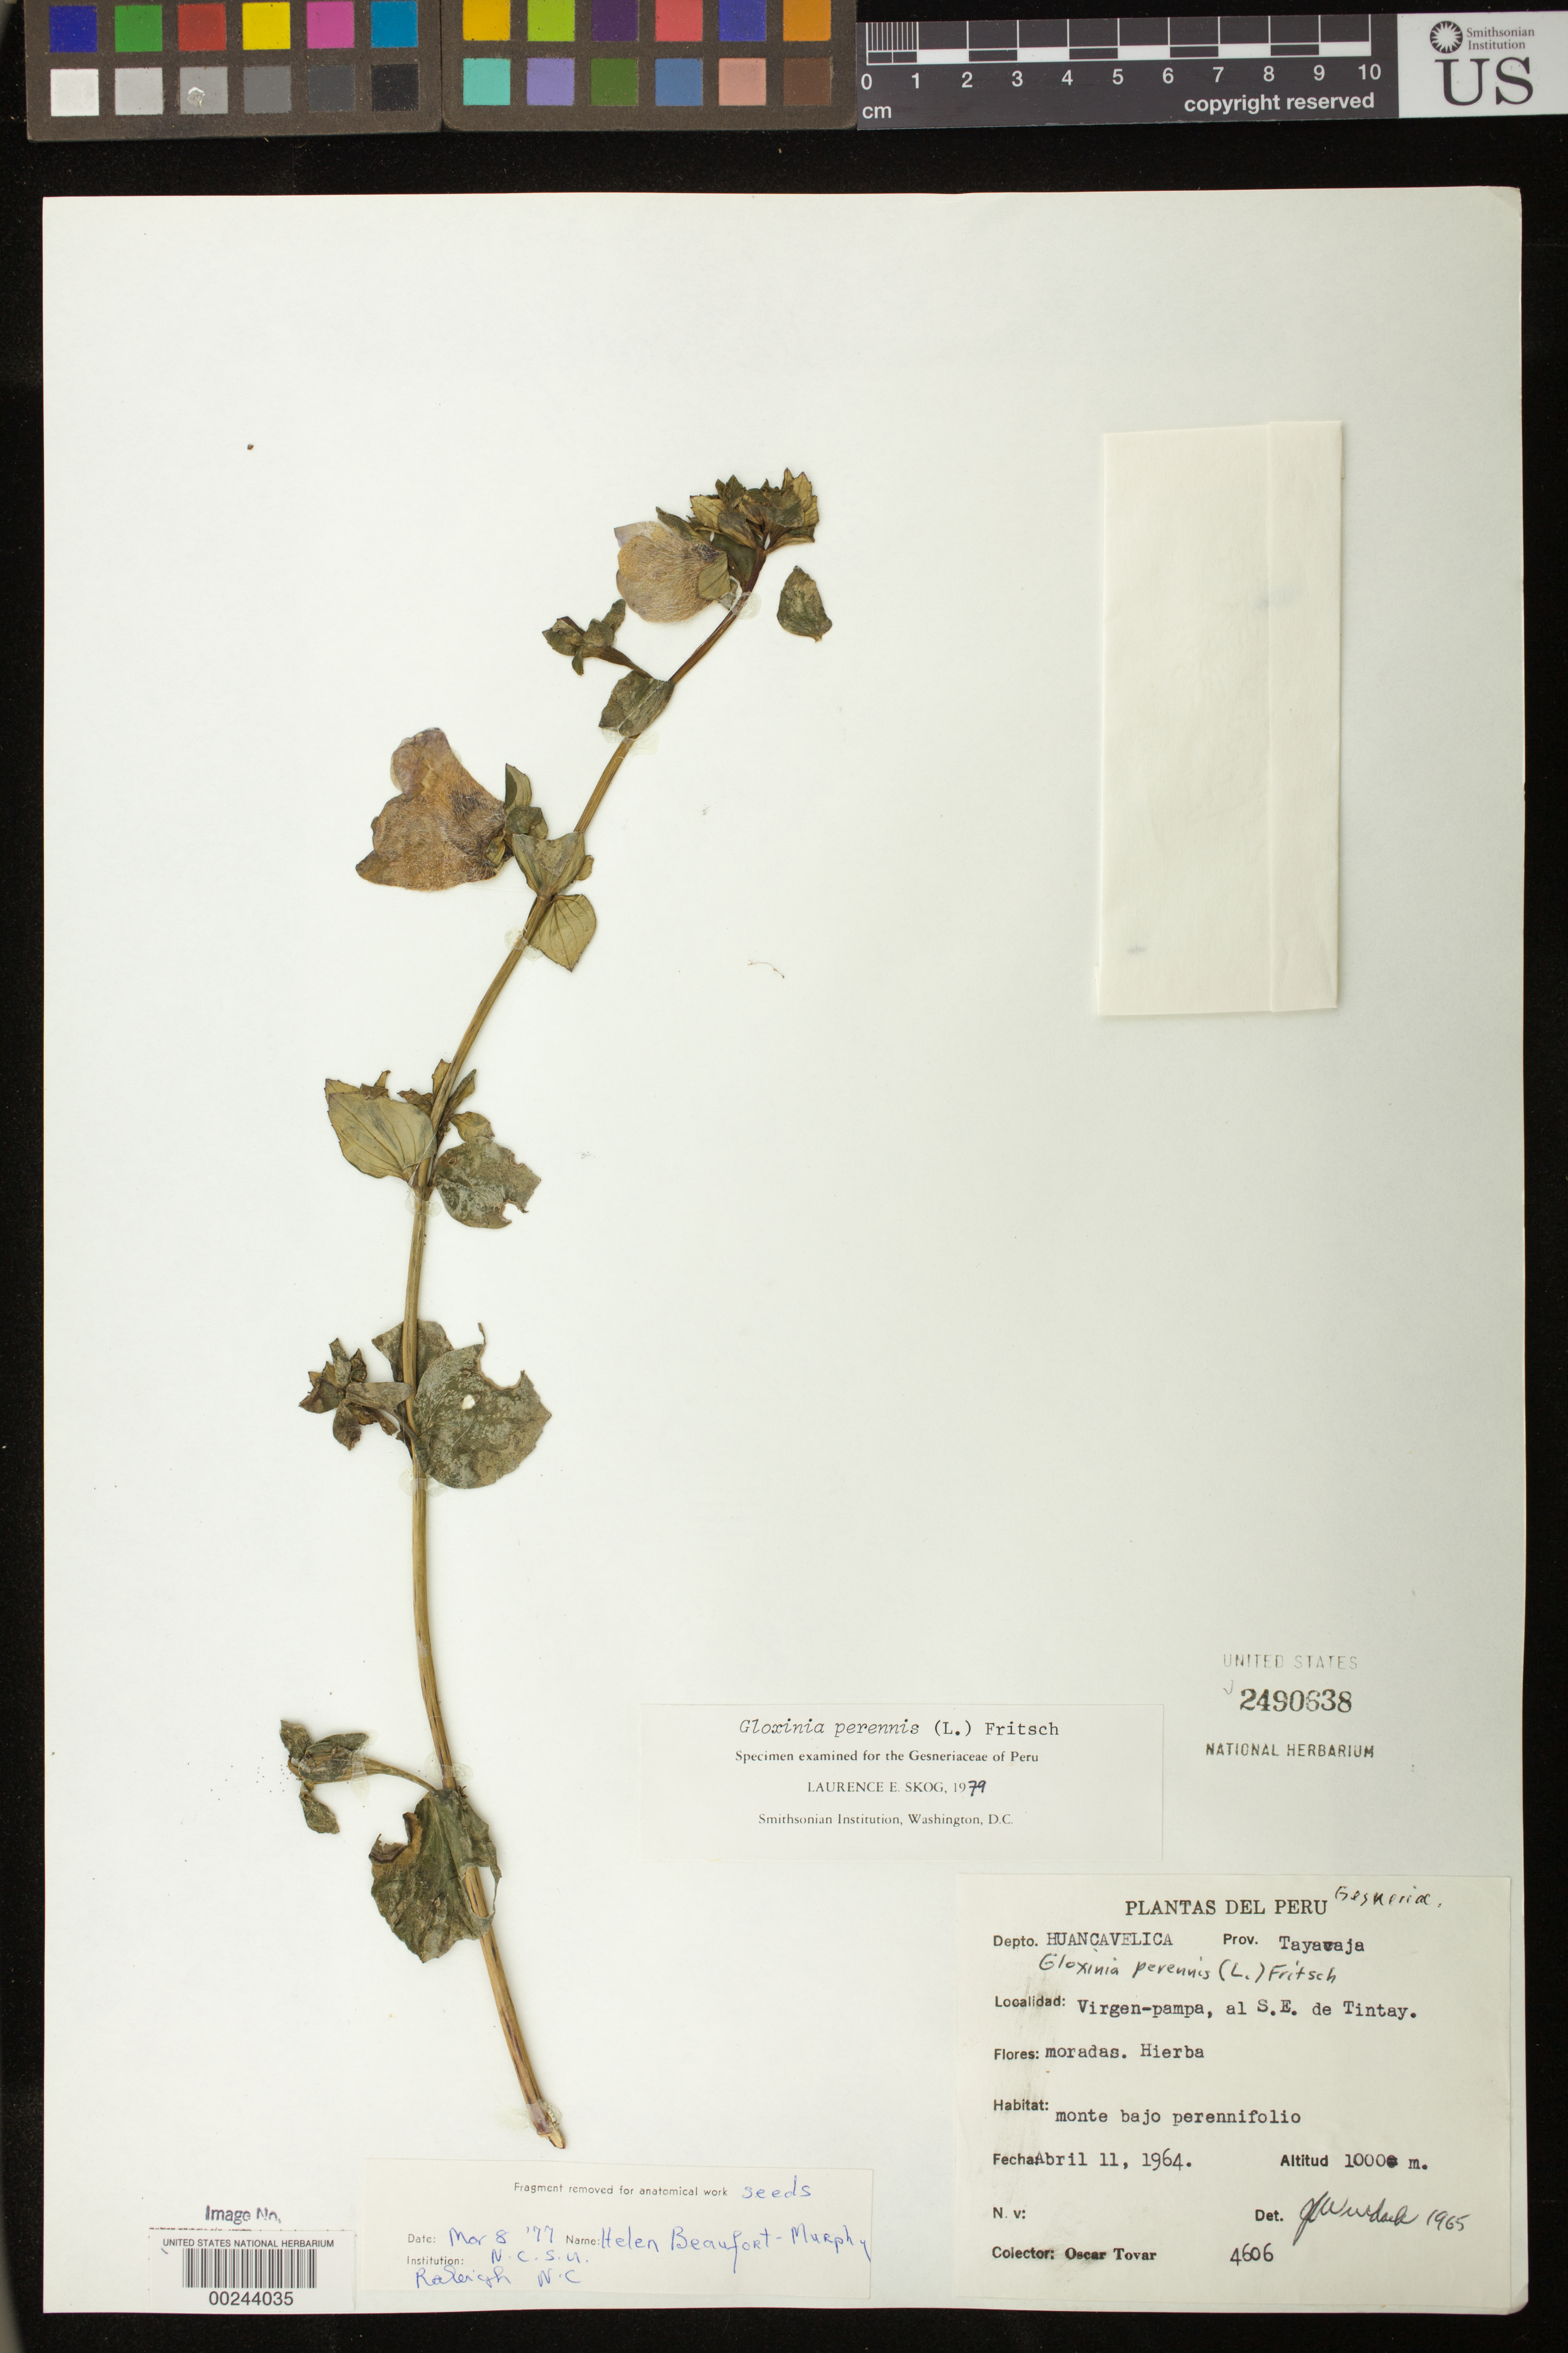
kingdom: Plantae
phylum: Tracheophyta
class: Magnoliopsida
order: Lamiales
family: Gesneriaceae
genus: Gloxinia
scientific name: Gloxinia perennis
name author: (L.) Fritsch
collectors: Ó. Tovar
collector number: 4606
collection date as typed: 11 Apr 1964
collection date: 1964-04-11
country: Peru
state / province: Huancavelica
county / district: Tayacaja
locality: Tayacaja, Virgen - Pampa, al SE de Tintay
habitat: Monte bajo perennifolio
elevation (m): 1000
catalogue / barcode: US 2490638